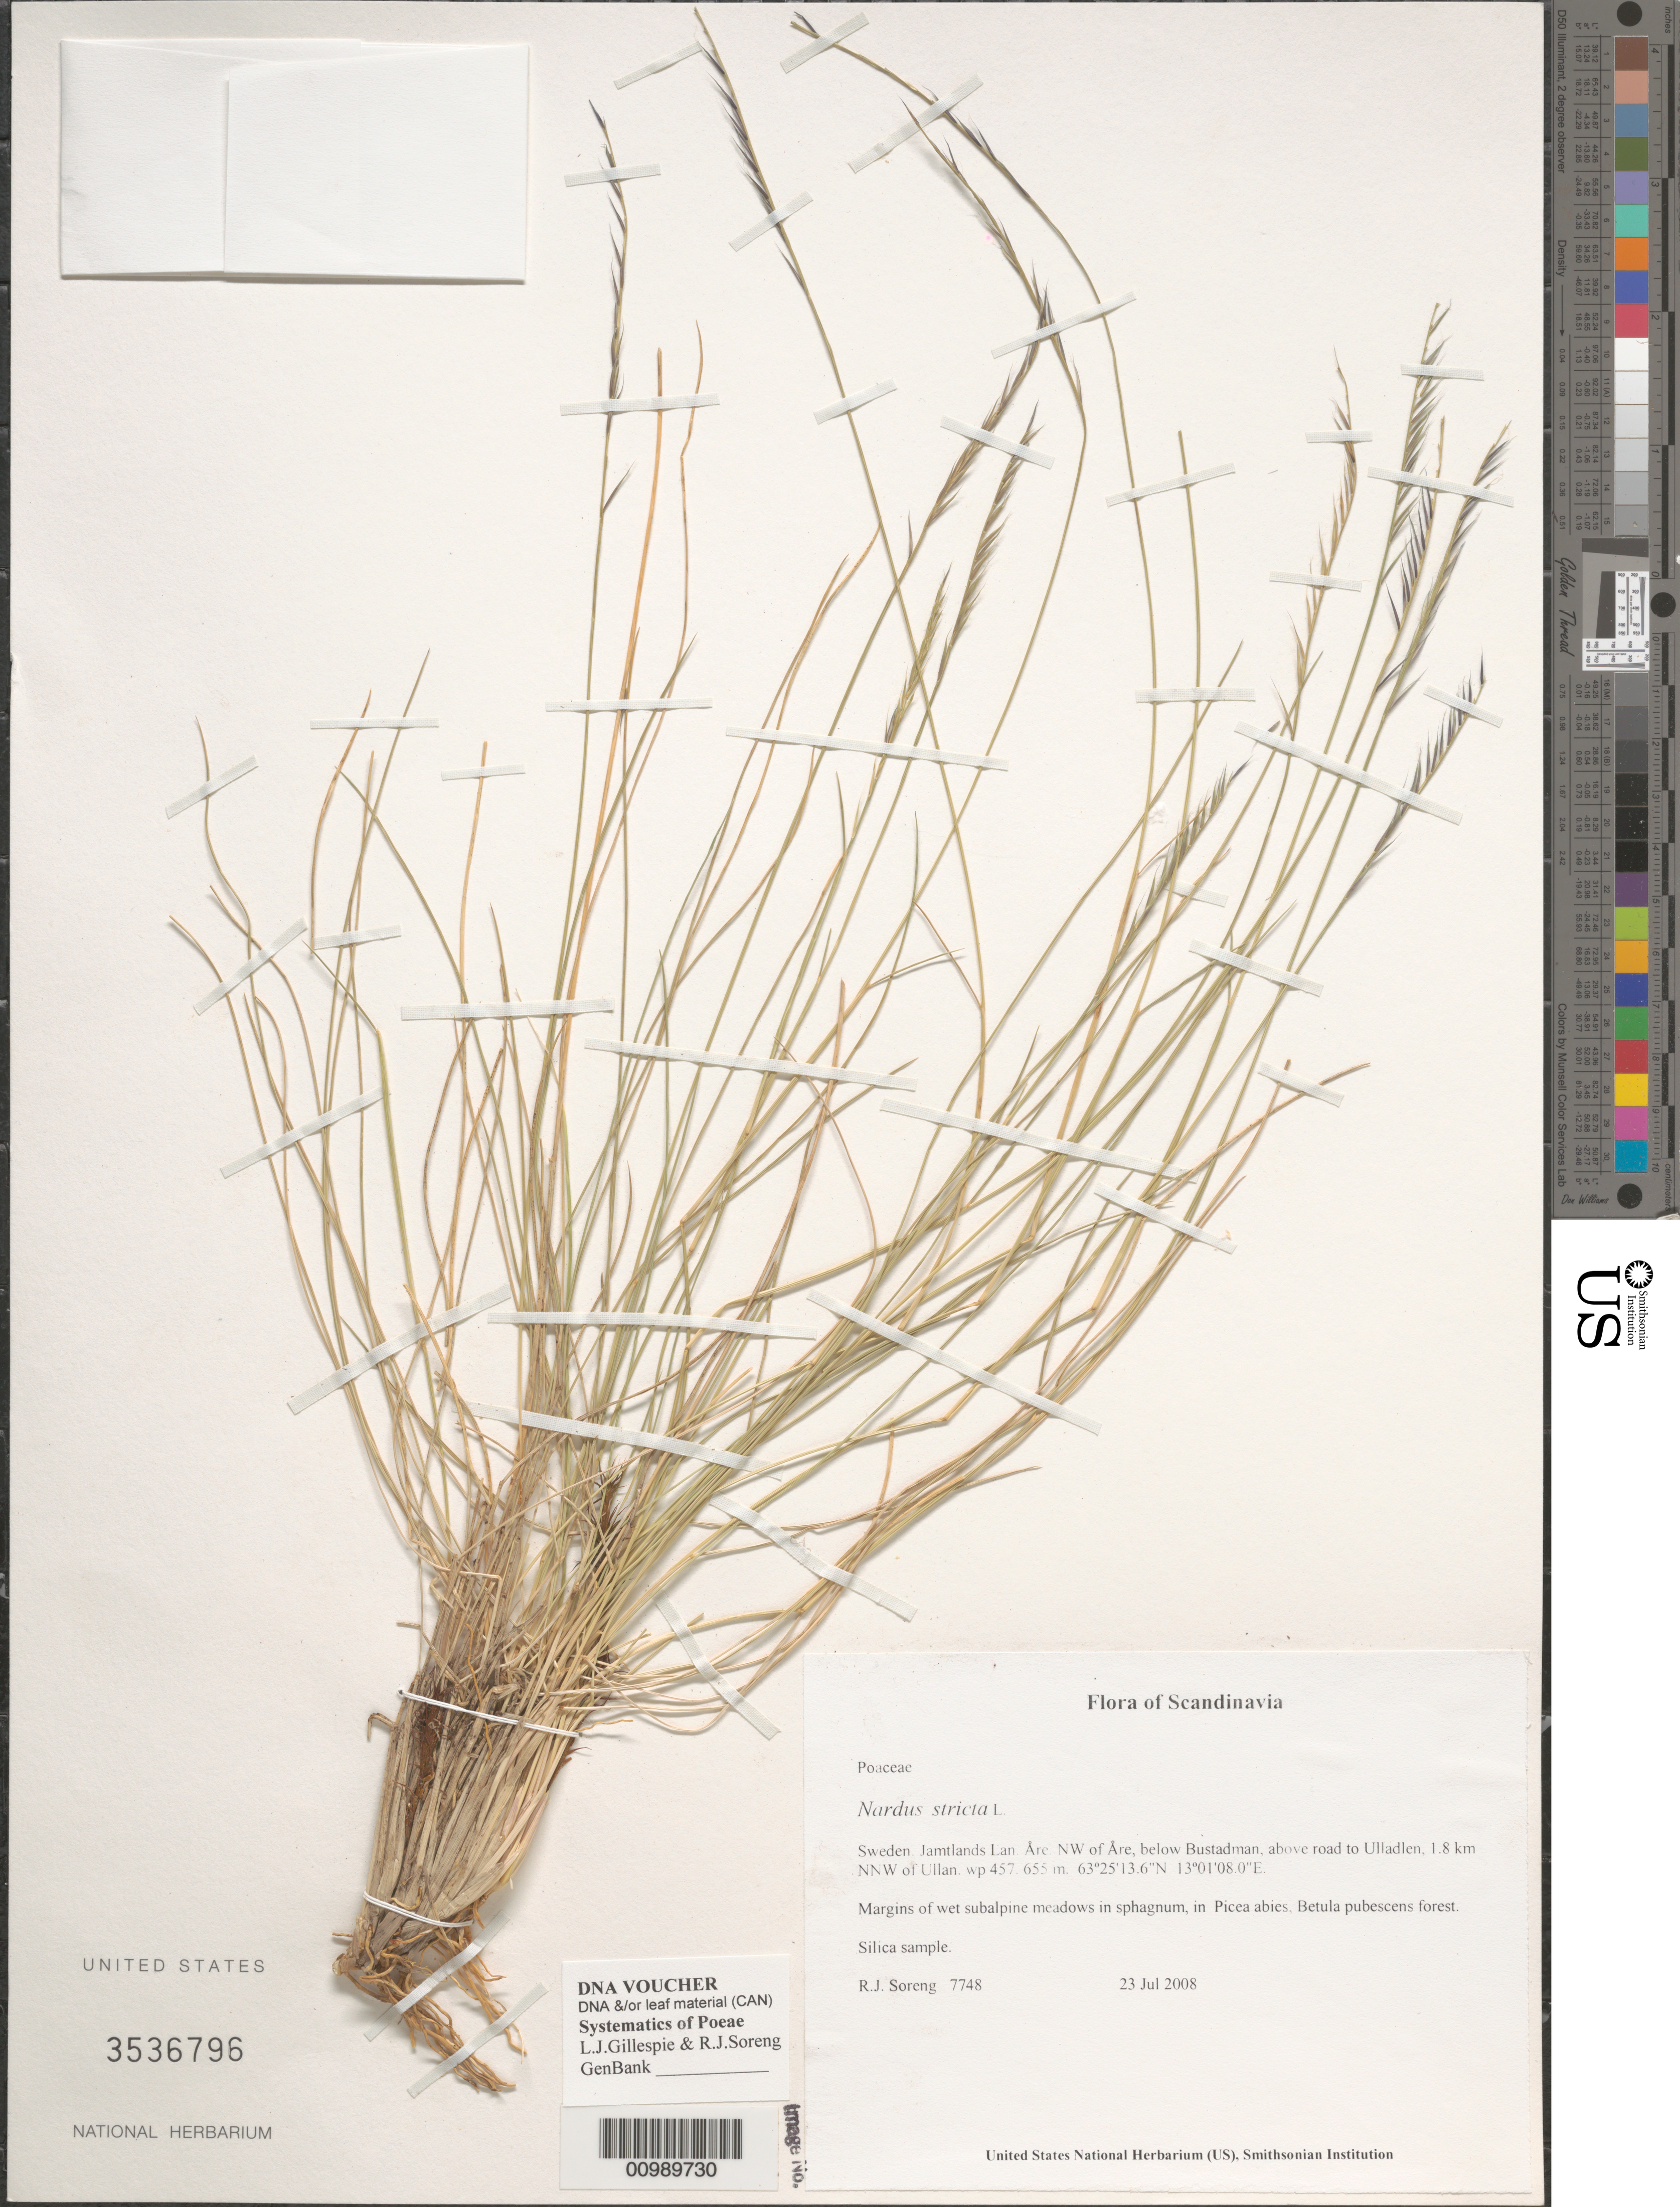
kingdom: Plantae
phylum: Tracheophyta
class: Liliopsida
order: Poales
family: Poaceae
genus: Nardus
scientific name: Nardus stricta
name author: L.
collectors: R. J. Soreng & N. L. Soreng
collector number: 7748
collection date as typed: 23 Jul 2008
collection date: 2008-07-23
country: Sweden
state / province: Jämtland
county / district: Åre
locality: NW of Åre, below Bustadman, above road to Ulladlen, 1.8 km NNW of Ullan.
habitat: Margins of wet subalpine meadows in sphagnum, in Picea abies, Betula pubescens forest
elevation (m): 655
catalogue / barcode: US 3536796